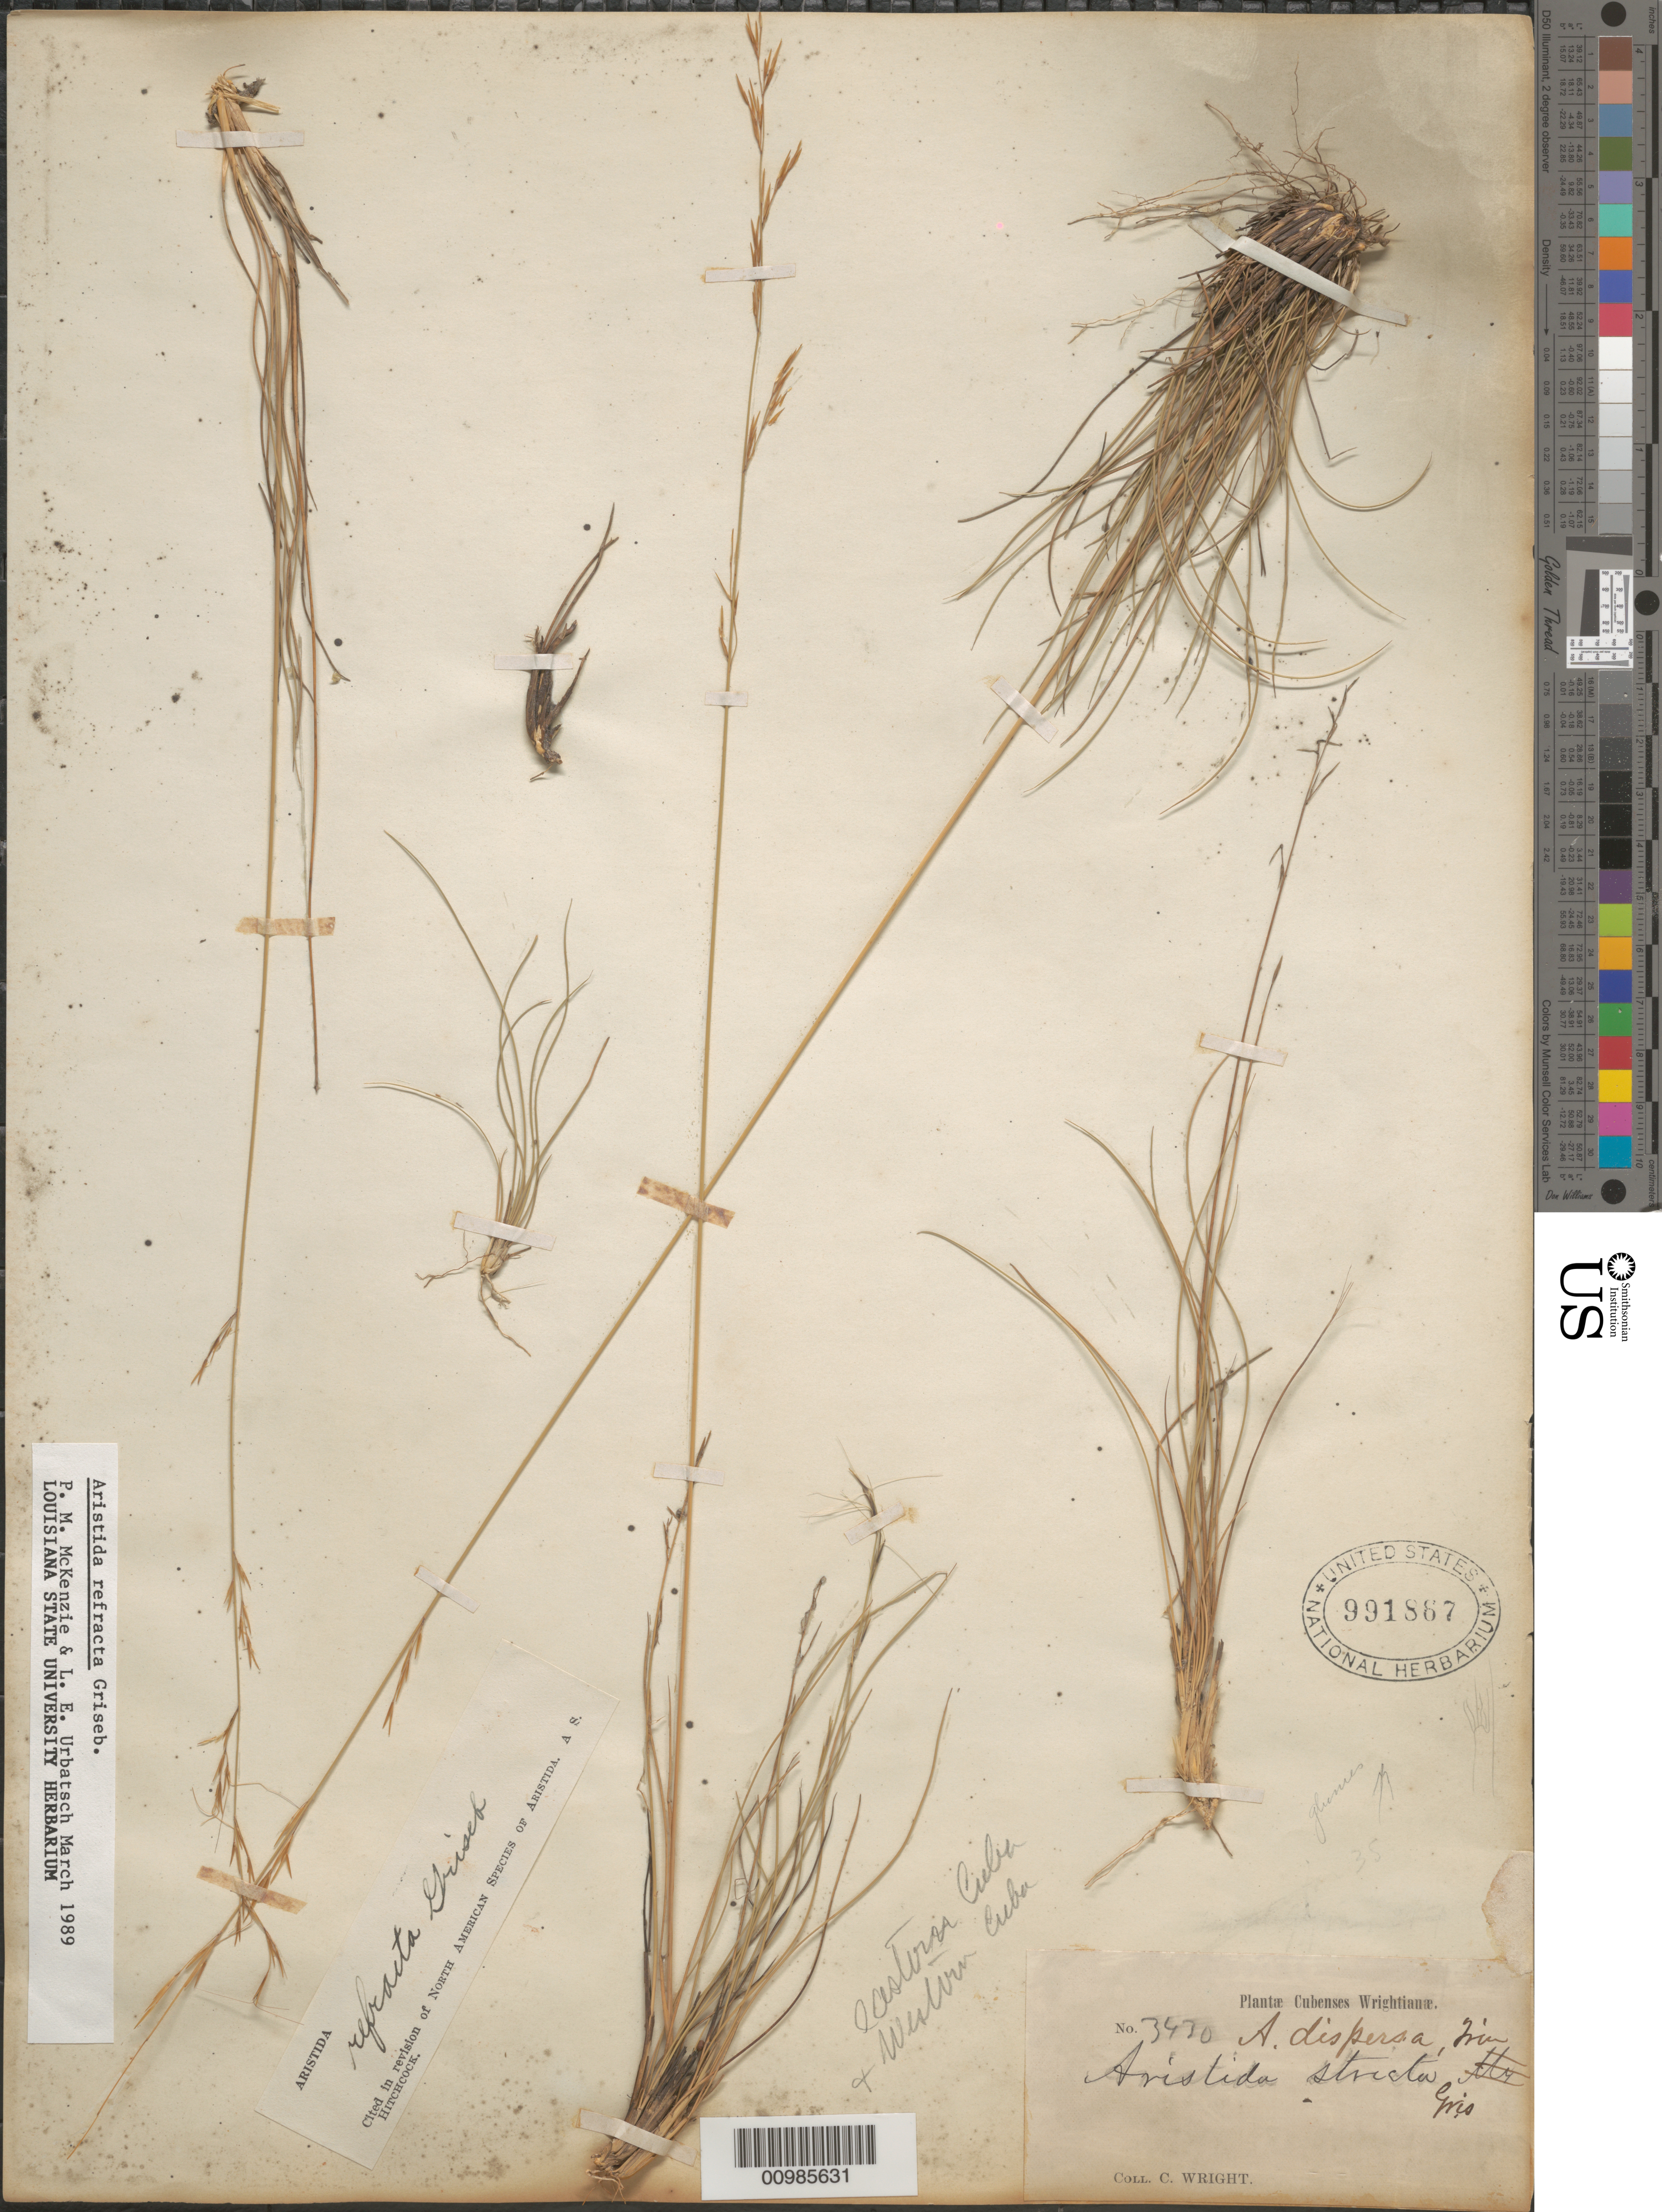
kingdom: Plantae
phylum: Tracheophyta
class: Liliopsida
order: Poales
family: Poaceae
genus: Aristida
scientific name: Aristida refracta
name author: Griseb.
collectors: C. Wright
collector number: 3430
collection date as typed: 1800 to 1899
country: Cuba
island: Cuba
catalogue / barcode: US 991867